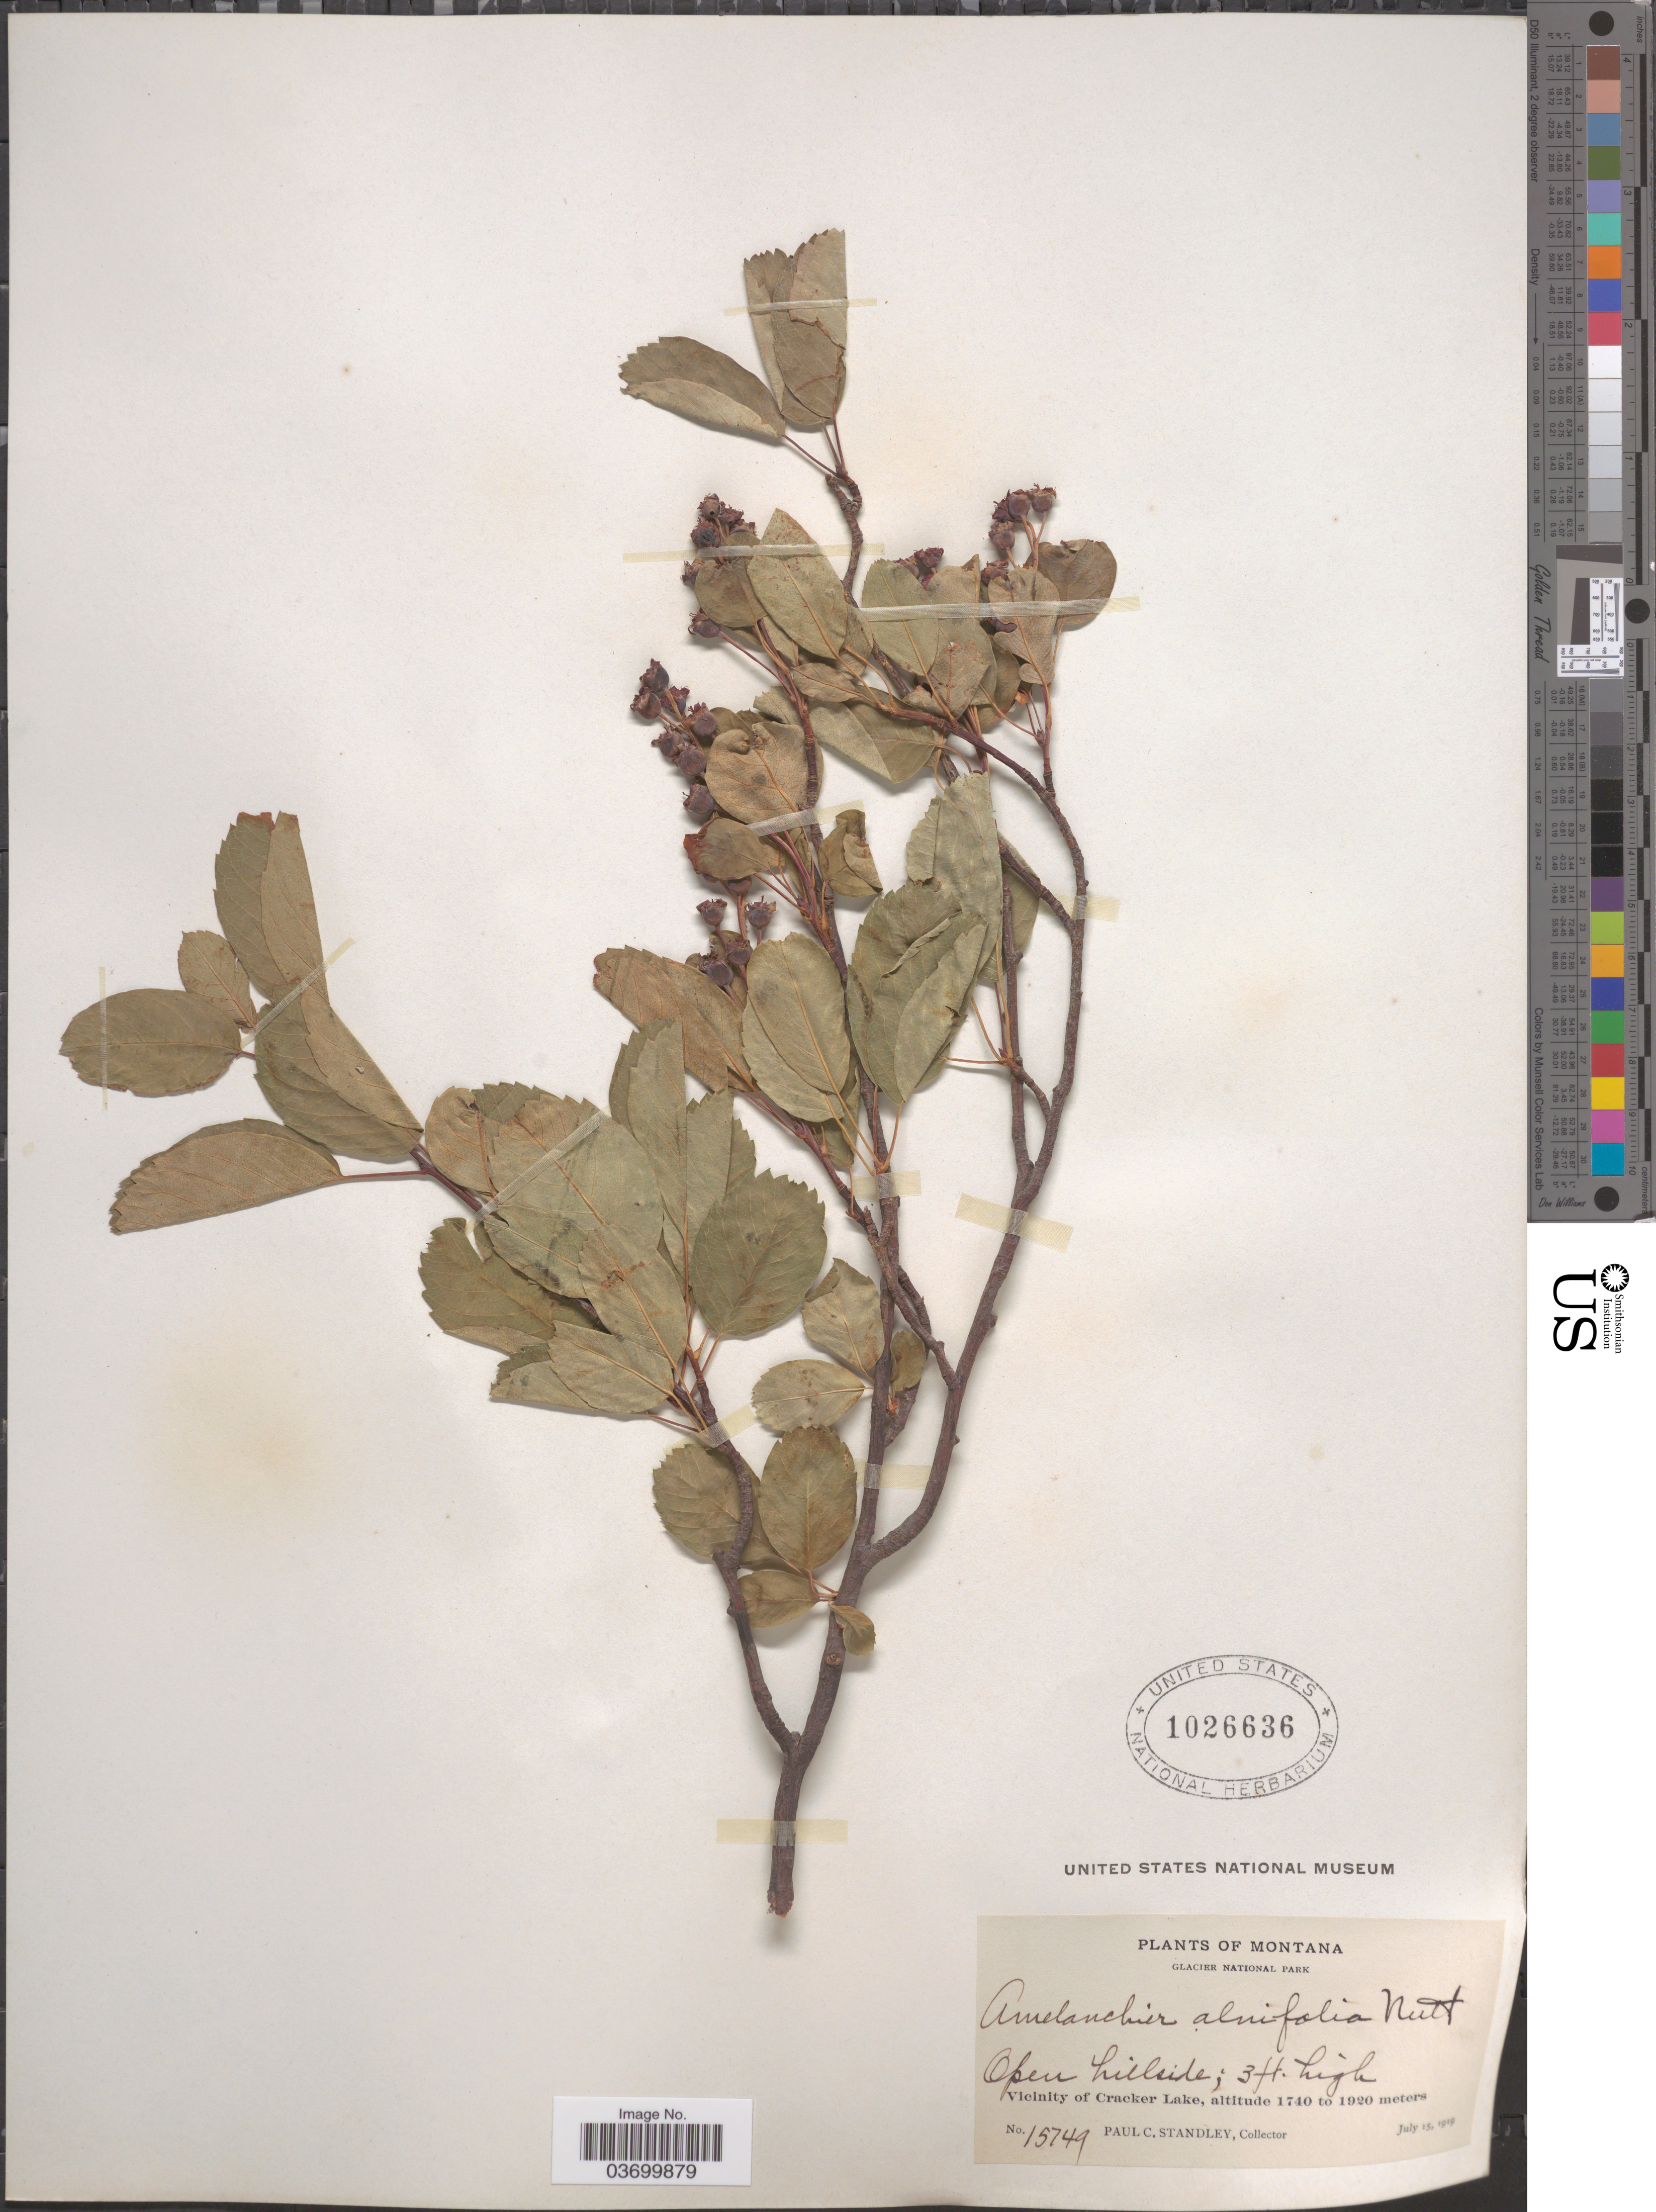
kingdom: Plantae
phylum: Tracheophyta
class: Magnoliopsida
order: Rosales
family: Rosaceae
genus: Amelanchier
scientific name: Amelanchier alnifolia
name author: (Nutt.) Nutt. ex M. Roem.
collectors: P. C. Standley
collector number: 15749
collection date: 1919-07-15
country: United States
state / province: Montana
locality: Glacier National Park. Vicinity of Cracker Lake.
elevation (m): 1740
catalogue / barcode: US 1026636